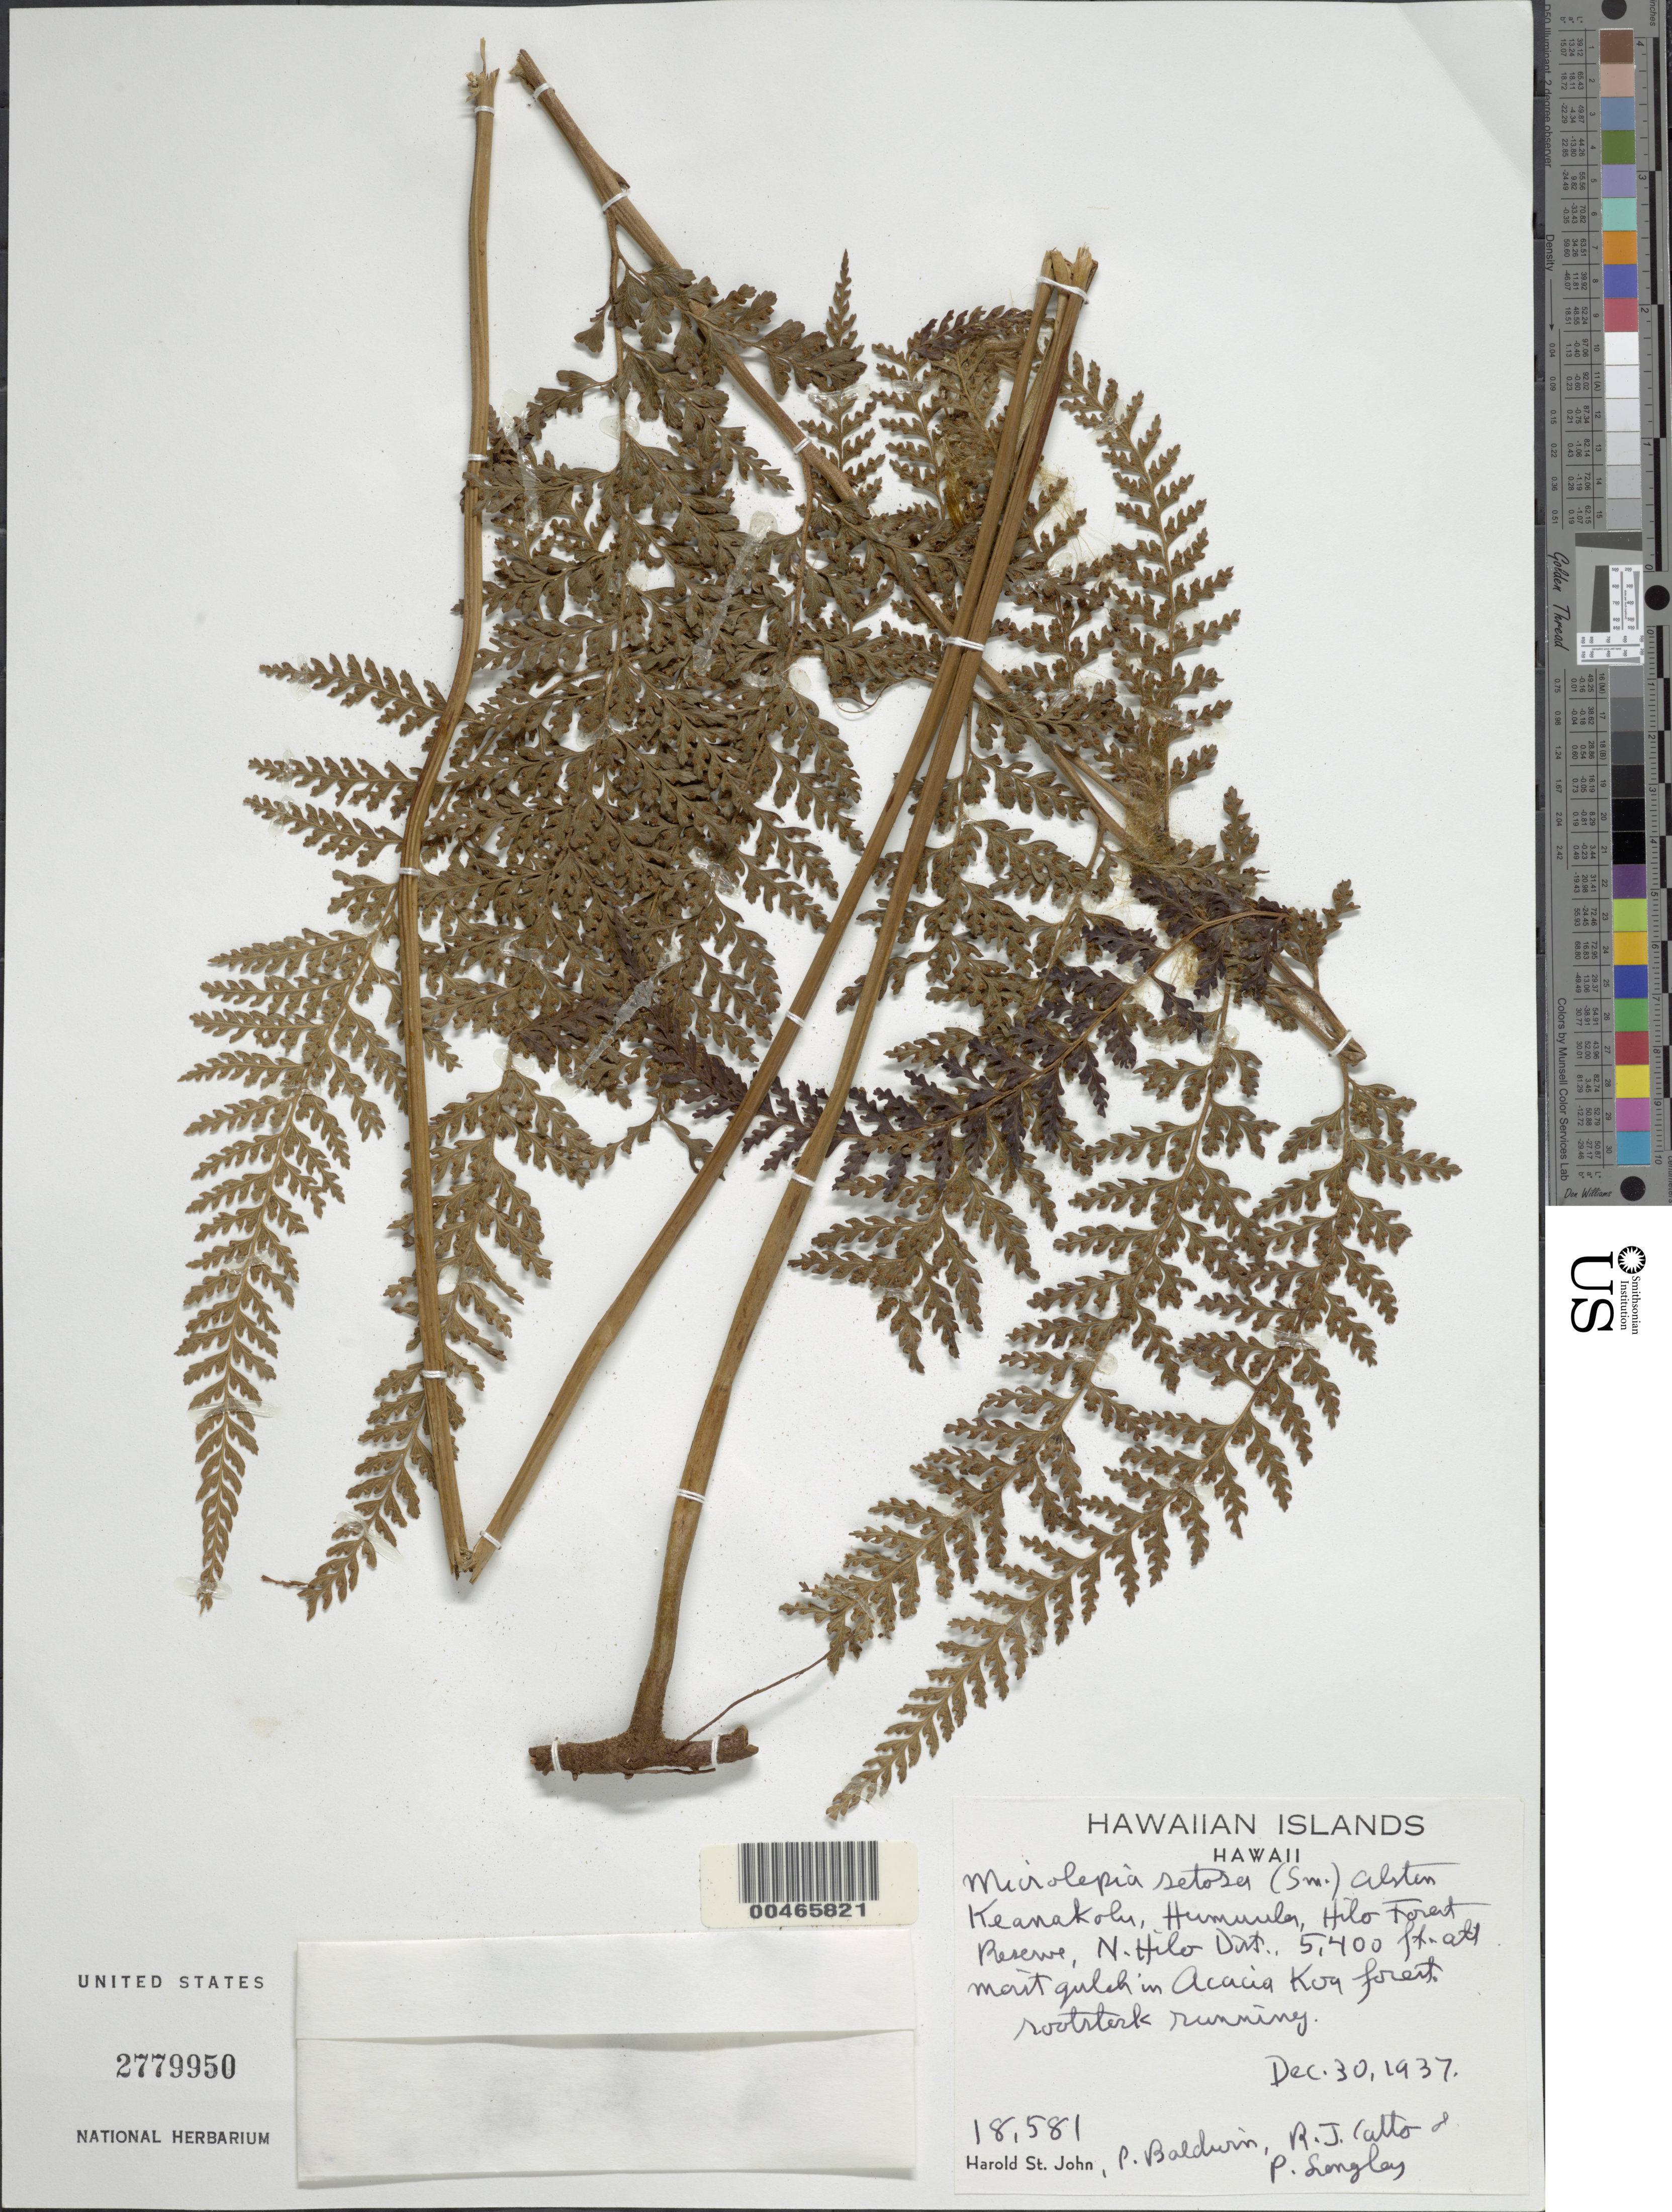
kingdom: Plantae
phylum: Tracheophyta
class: Polypodiopsida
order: Polypodiales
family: Dennstaedtiaceae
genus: Microlepia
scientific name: Microlepia speluncae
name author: (L.) T. Moore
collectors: H. St. John, P. Baldwin, R. Catto & P. Longlay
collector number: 18581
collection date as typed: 30 Dec 1937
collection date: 1937-12-30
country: United States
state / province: Hawaii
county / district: Hawaii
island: Hawaii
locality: Keanakolu, Humuula, Hilo Forest Reserve, N Hilo Dist., gulch in Acacia Koa forest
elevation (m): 1646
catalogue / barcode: US 2779950